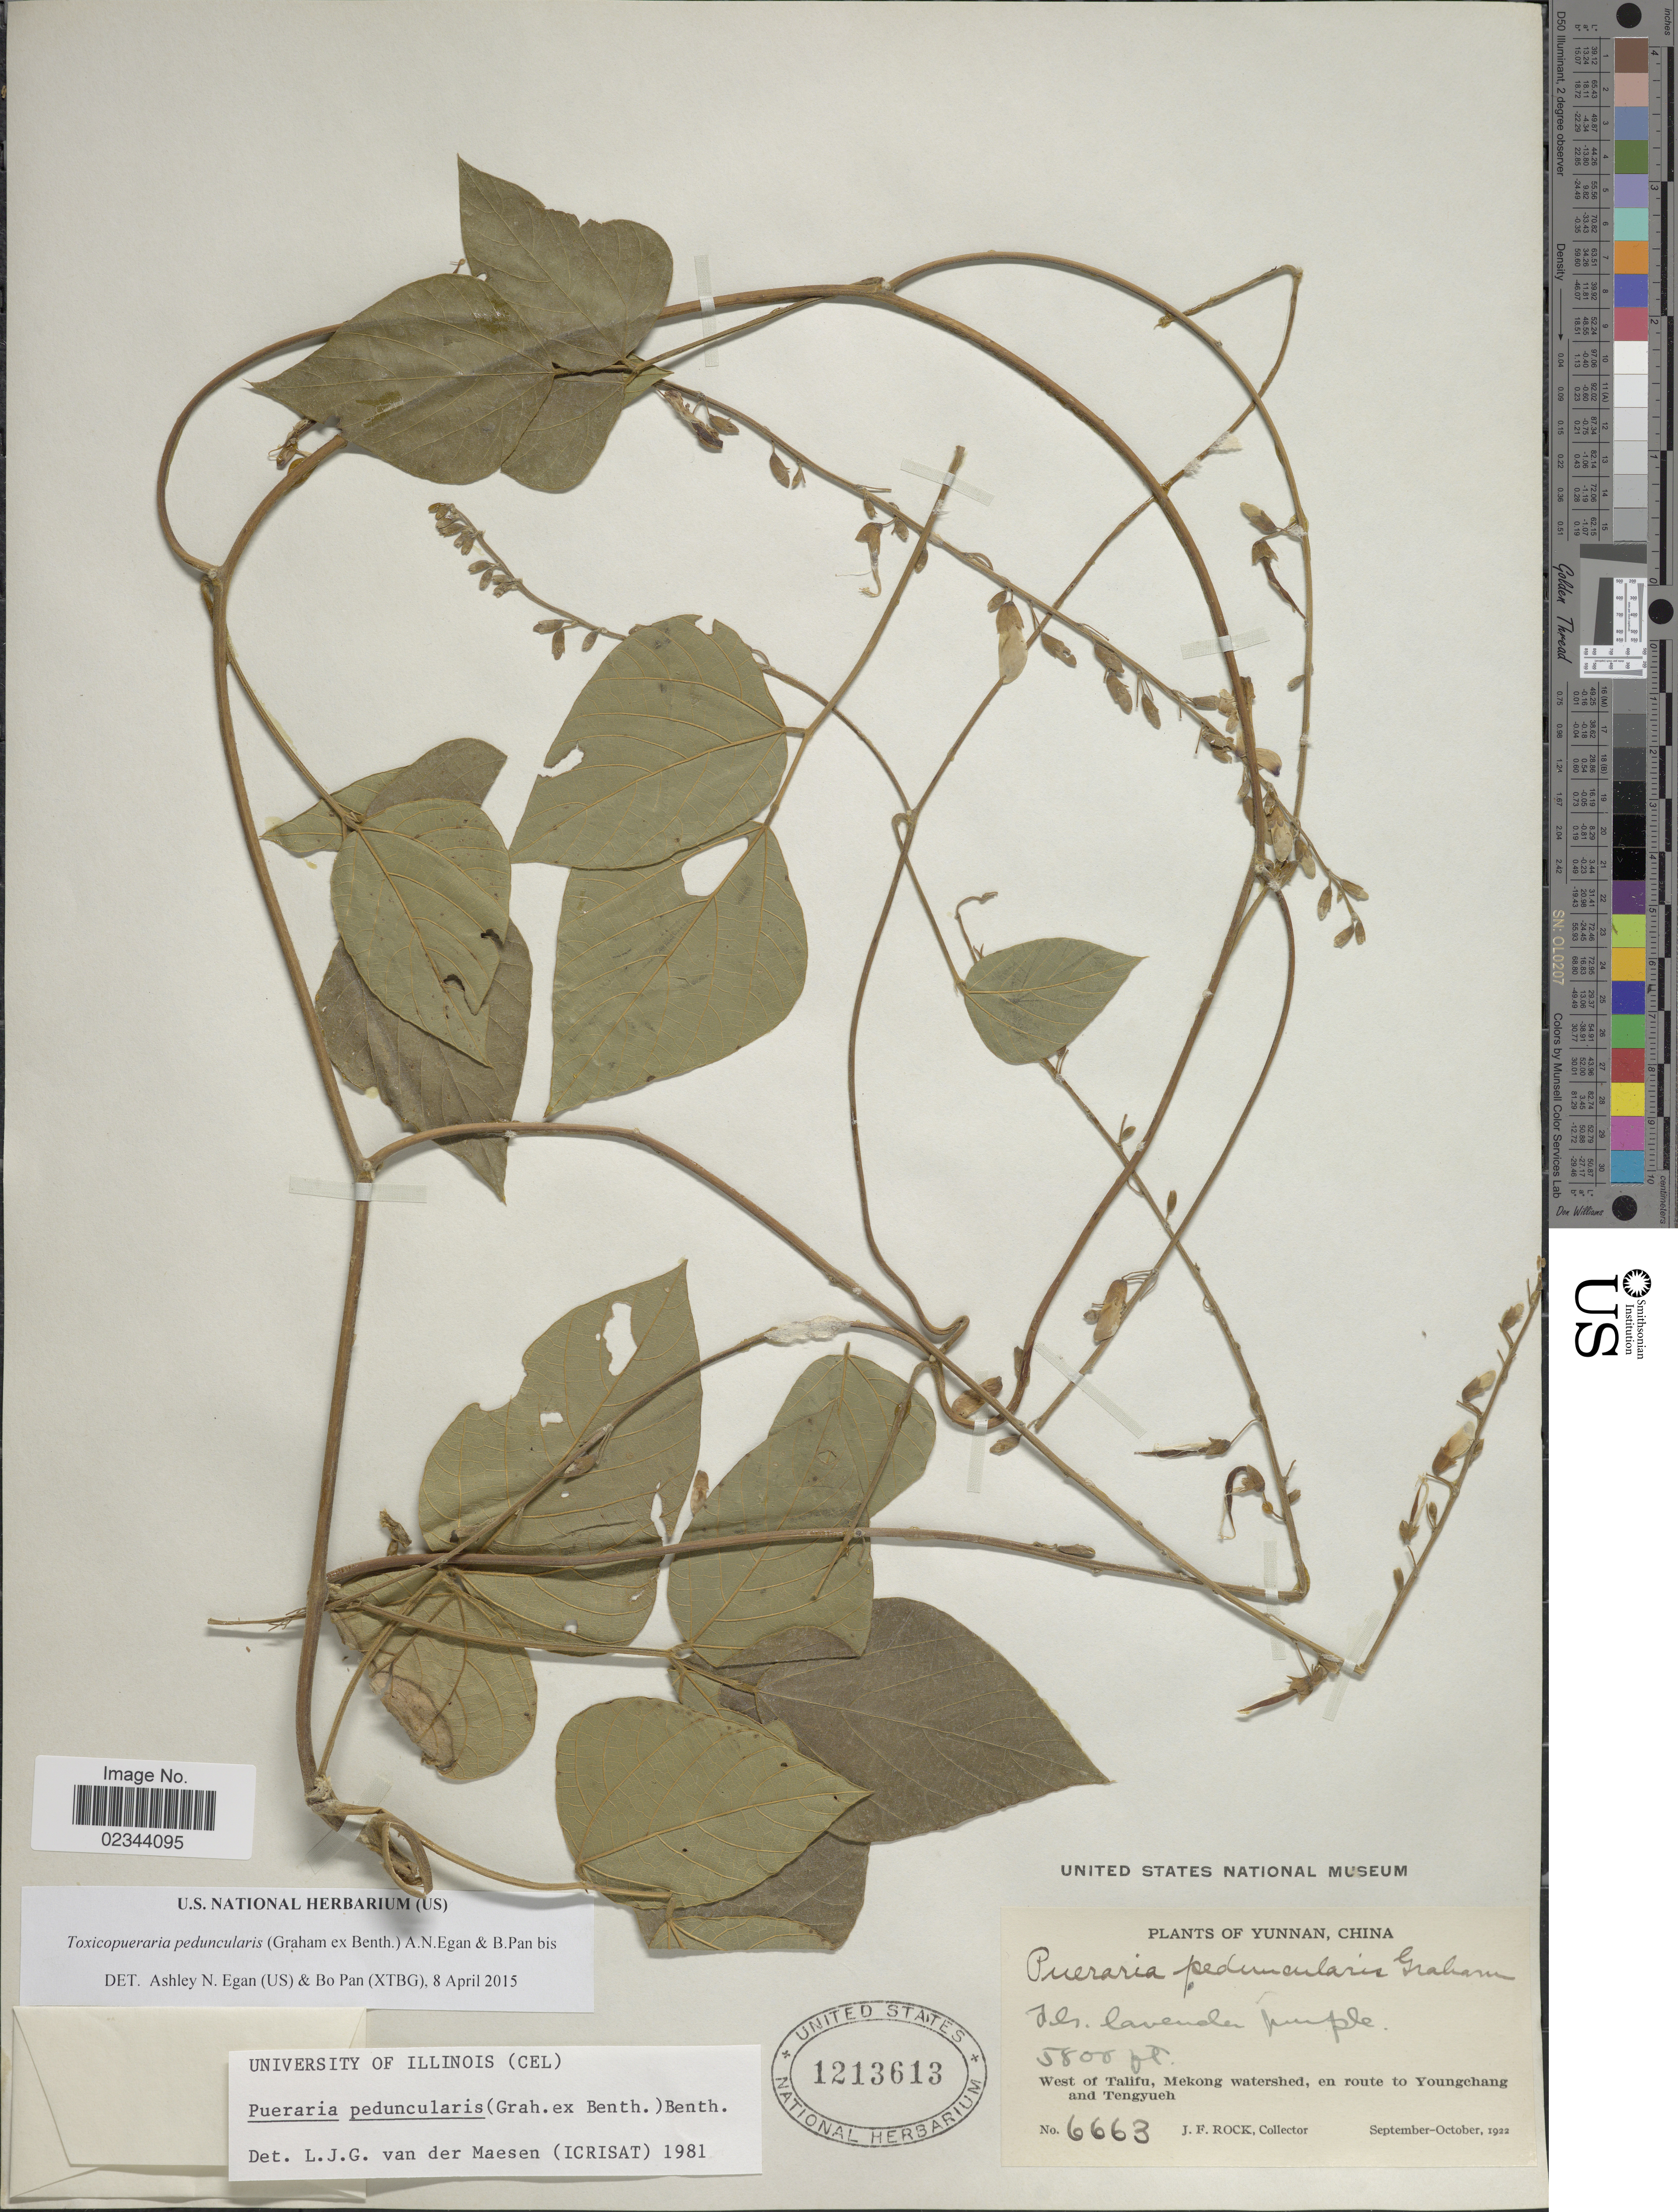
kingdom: Plantae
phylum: Tracheophyta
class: Magnoliopsida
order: Fabales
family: Fabaceae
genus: Toxicopueraria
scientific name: Toxicopueraria peduncularis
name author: (Benth.) A.N. Egan & B. Pan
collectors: J. Rock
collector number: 6663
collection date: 1922-09/1922-10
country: China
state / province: Yunnan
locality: West of Talifu, Mekong watershed, en route to Youngchang and Tengyueh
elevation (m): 1768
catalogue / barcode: US 1213613